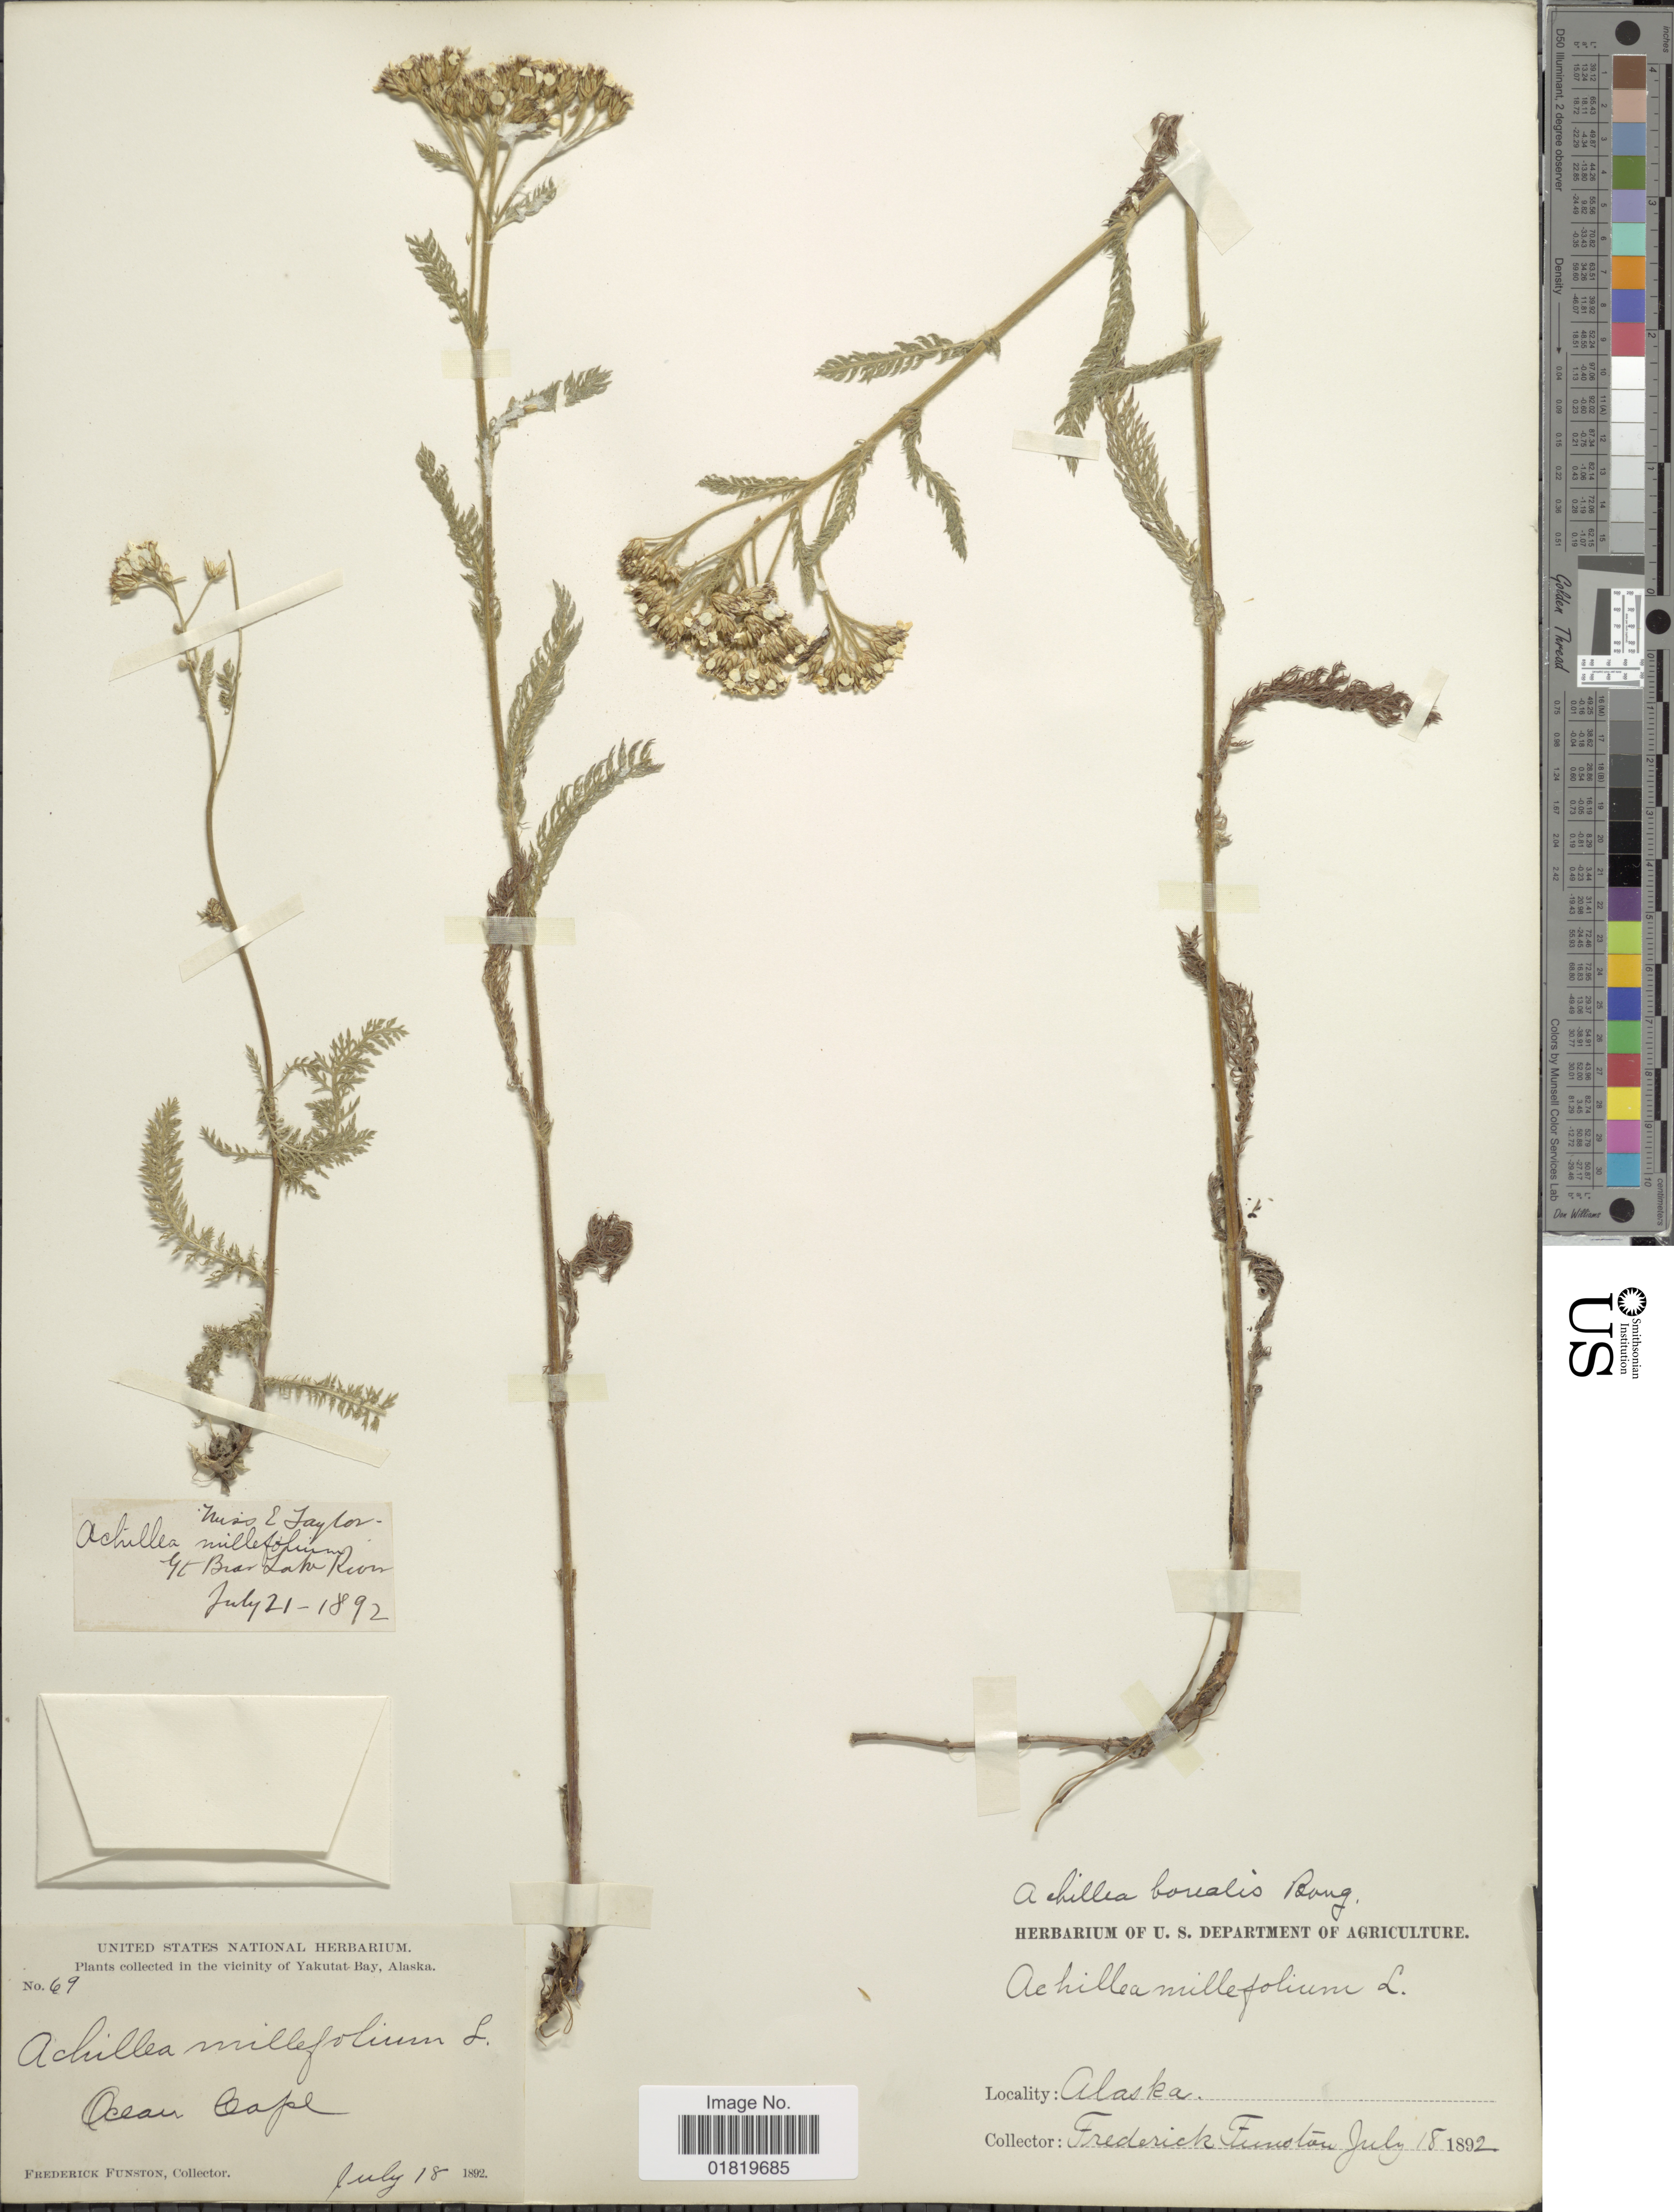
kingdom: Plantae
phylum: Tracheophyta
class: Magnoliopsida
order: Asterales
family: Asteraceae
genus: Achillea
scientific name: Achillea borealis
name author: Bong.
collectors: E. Taylor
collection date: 1892-07-21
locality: Yt Bran Lake Rcon [interpreted]